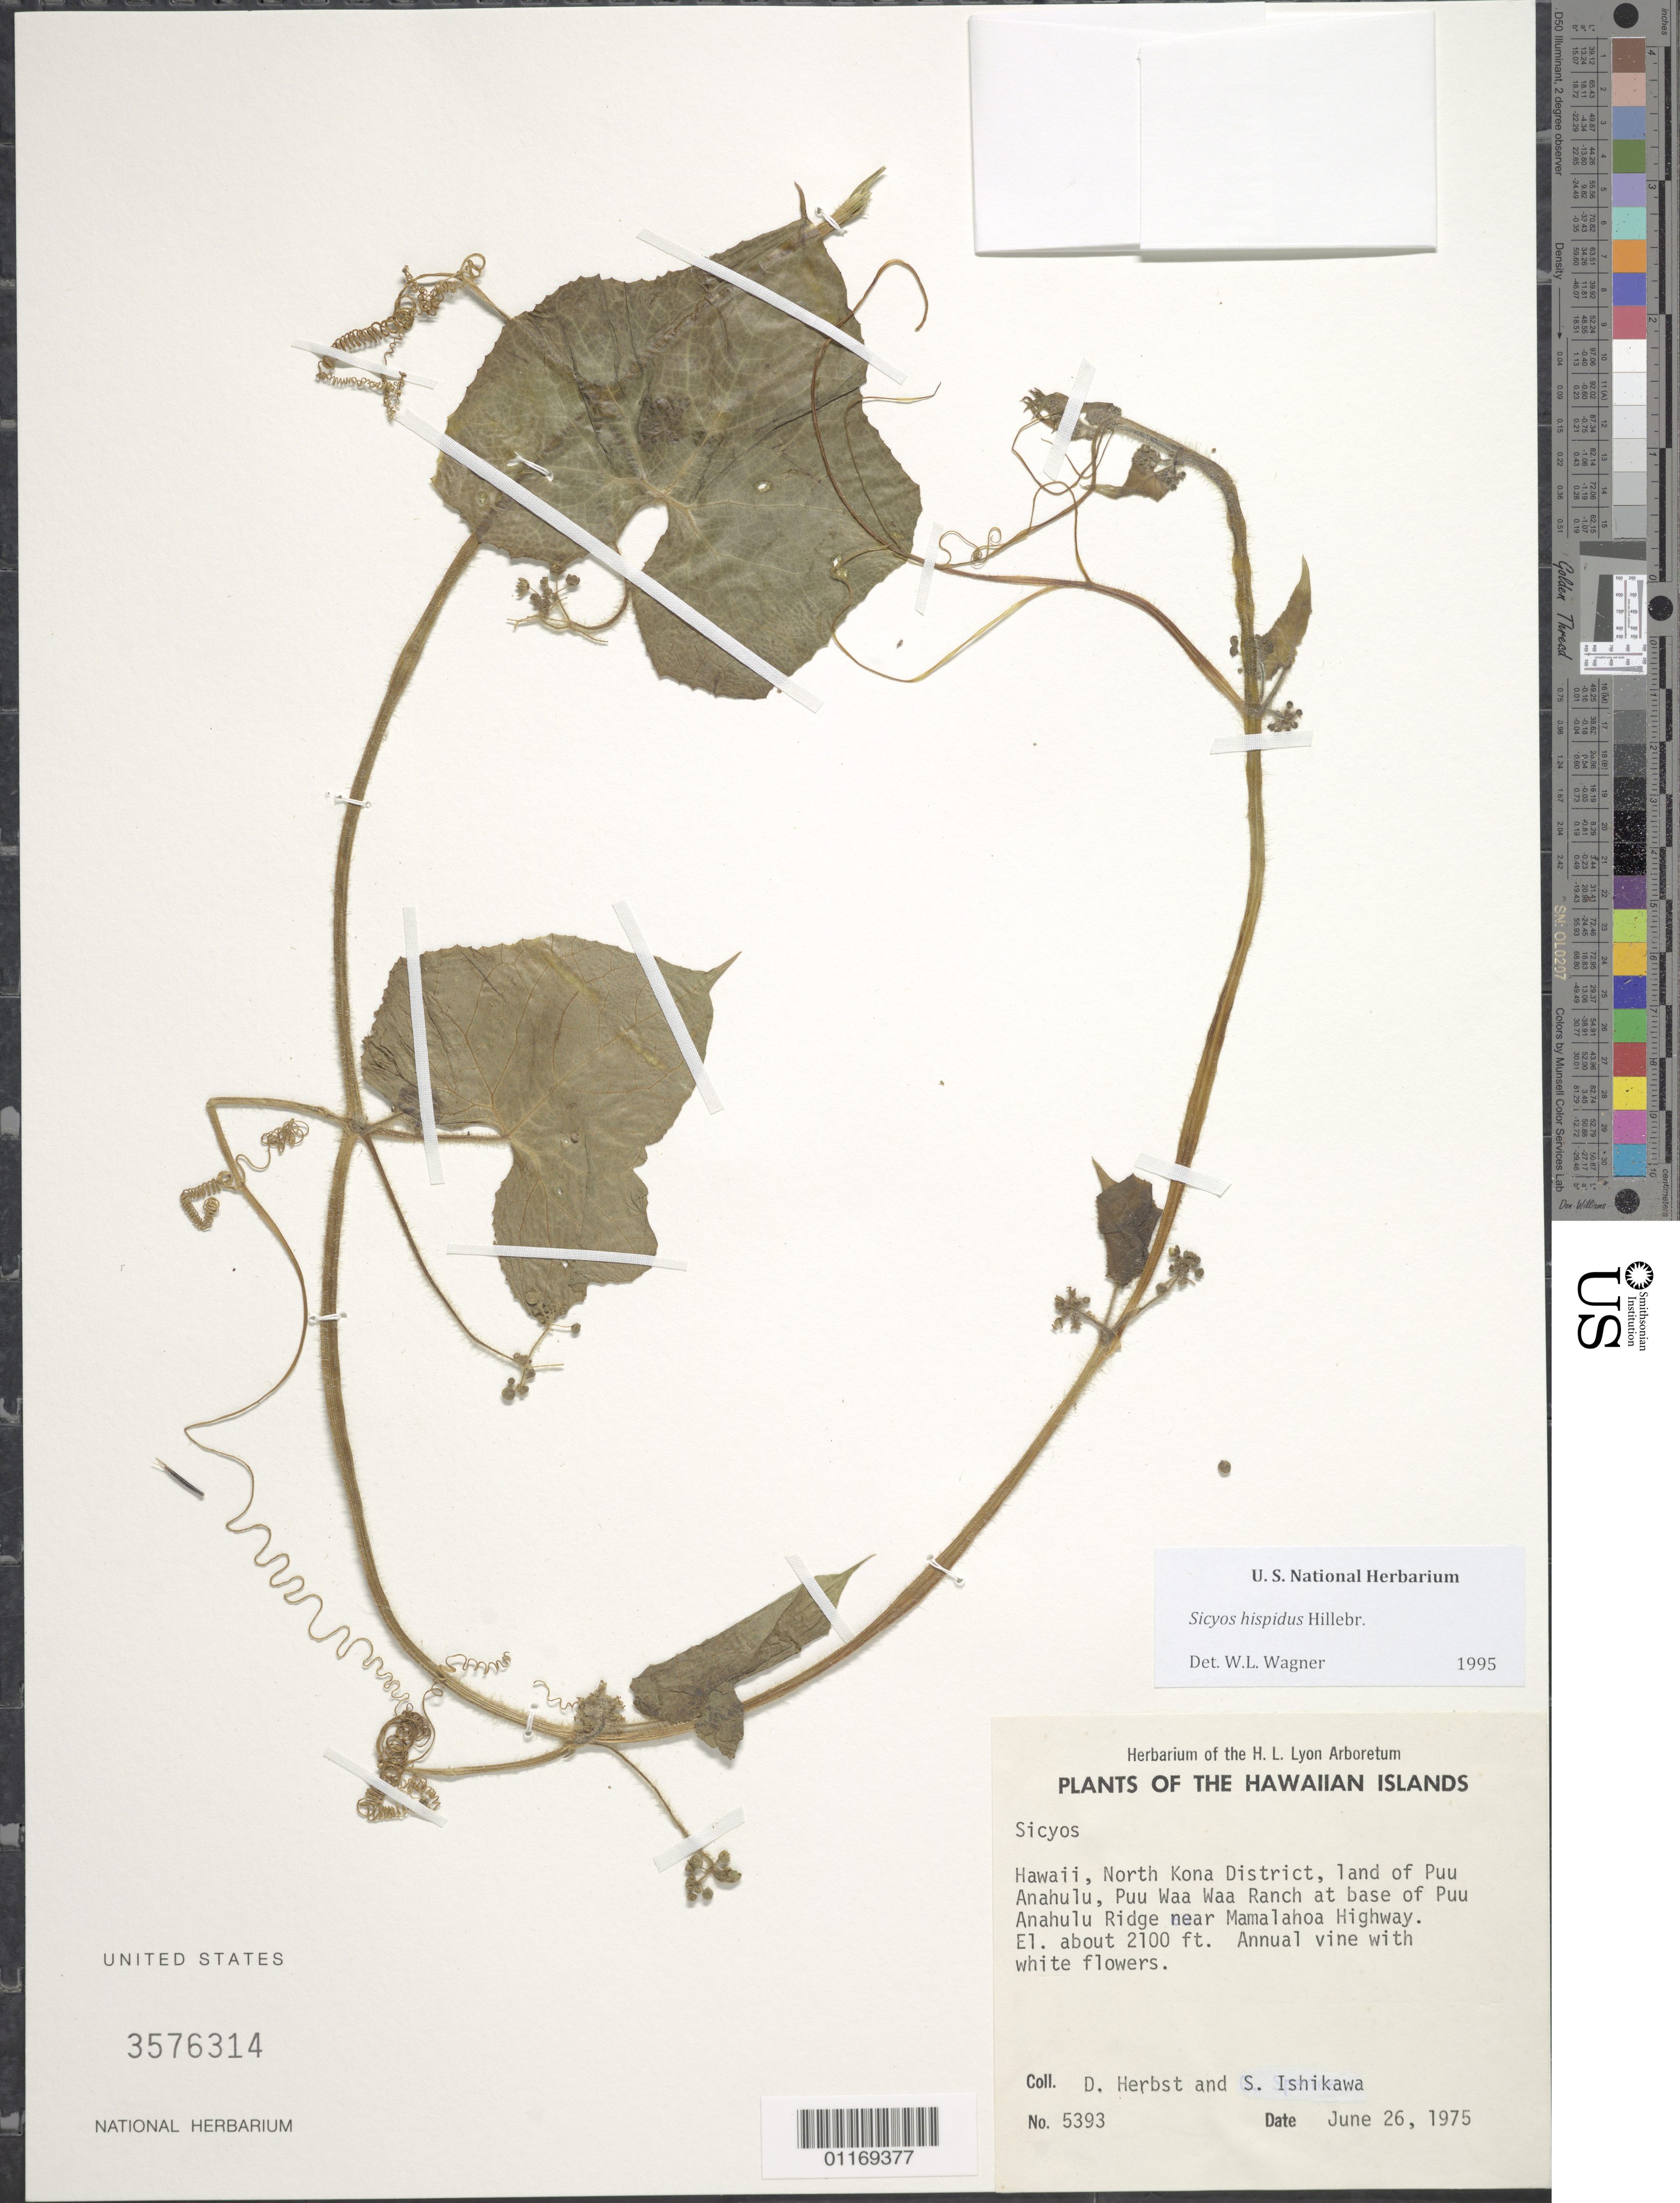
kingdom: Plantae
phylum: Tracheophyta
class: Magnoliopsida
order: Cucurbitales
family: Cucurbitaceae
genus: Sicyos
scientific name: Sicyos hispidus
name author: Hillebr.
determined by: Wagner, W. L., (BOT), Smithsonian Institution - National Museum of Natural History (UNITED STATES)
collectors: D. R. Herbst & S. Ishikawa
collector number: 5393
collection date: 1975-06-26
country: United States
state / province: Hawaii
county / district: Hawaii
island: Hawaii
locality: North Kona District, Land of Pu'u Anahulu, Pu'u Wa'a Wa'a Ranch at base of Pu'u Anahulu Ridge near Mamalahoa Highway.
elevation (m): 640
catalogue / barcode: US 3576314